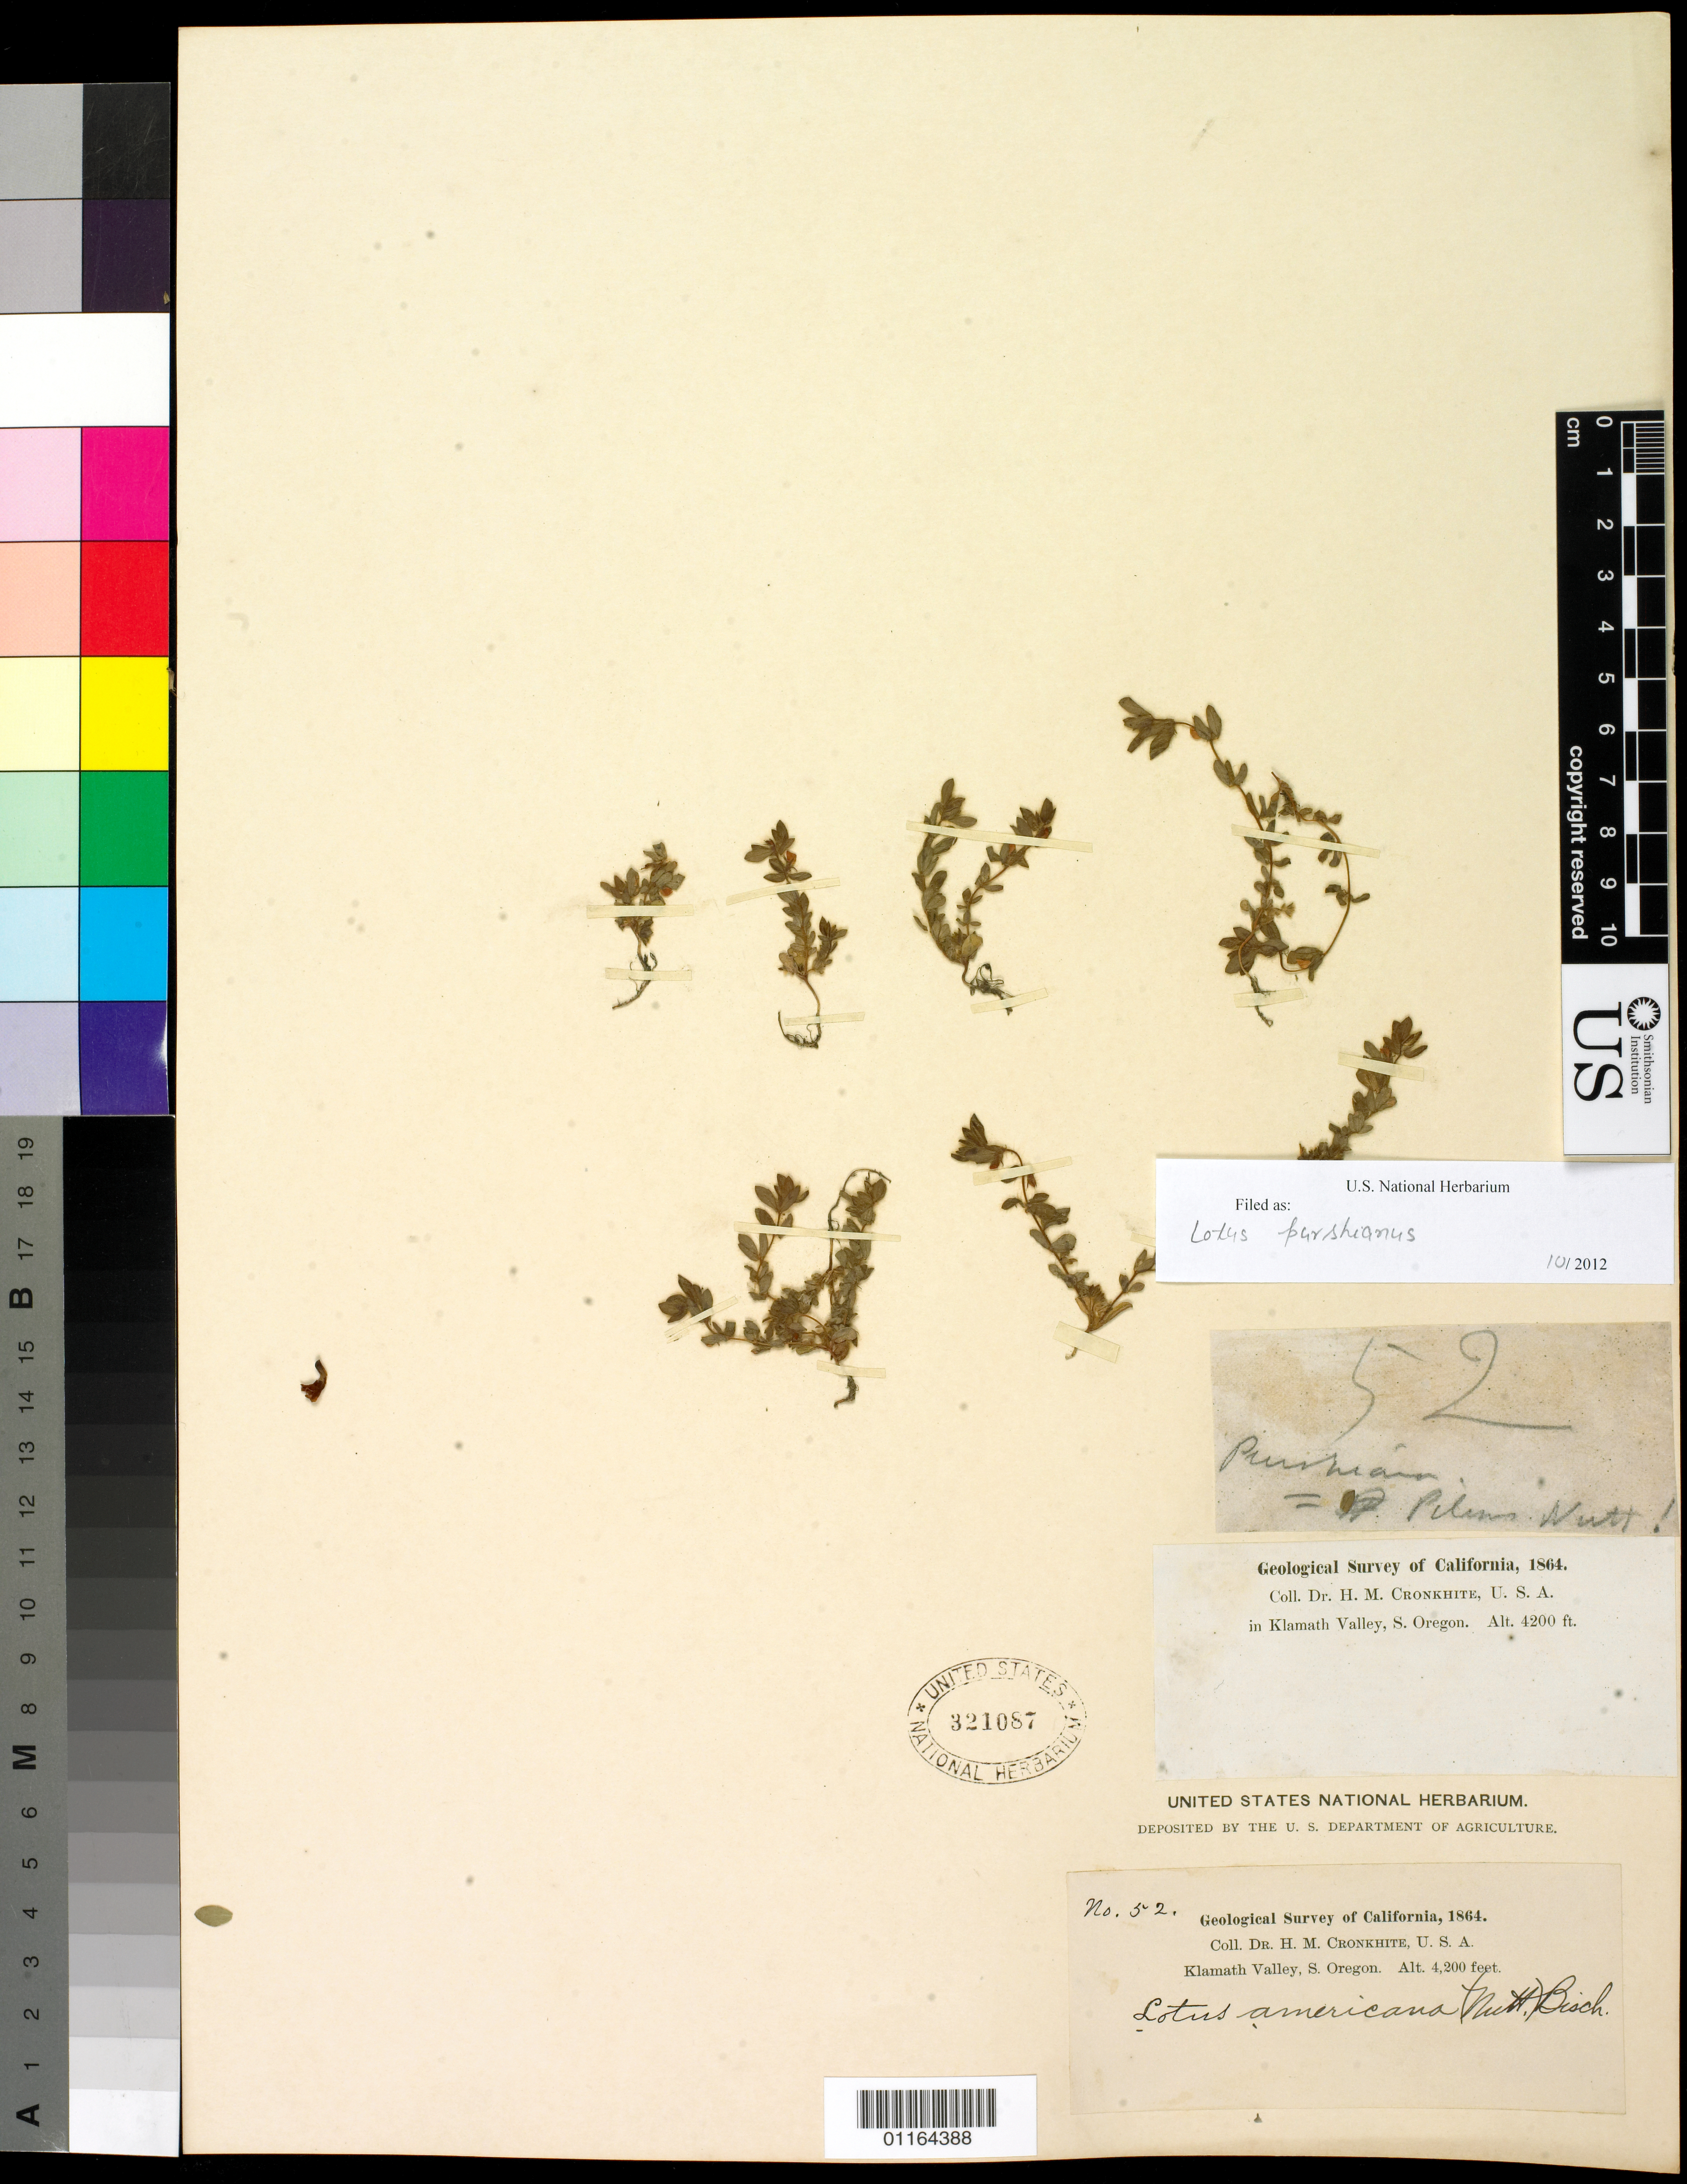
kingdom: Plantae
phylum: Tracheophyta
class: Magnoliopsida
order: Fabales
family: Fabaceae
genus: Acmispon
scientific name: Acmispon americanus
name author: (Nutt.) Rydb.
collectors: H. M. Cronkhite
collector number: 52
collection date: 1864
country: United States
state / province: Oregon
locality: Klamath Valley, S. Oregon.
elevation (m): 1280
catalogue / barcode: US 321087